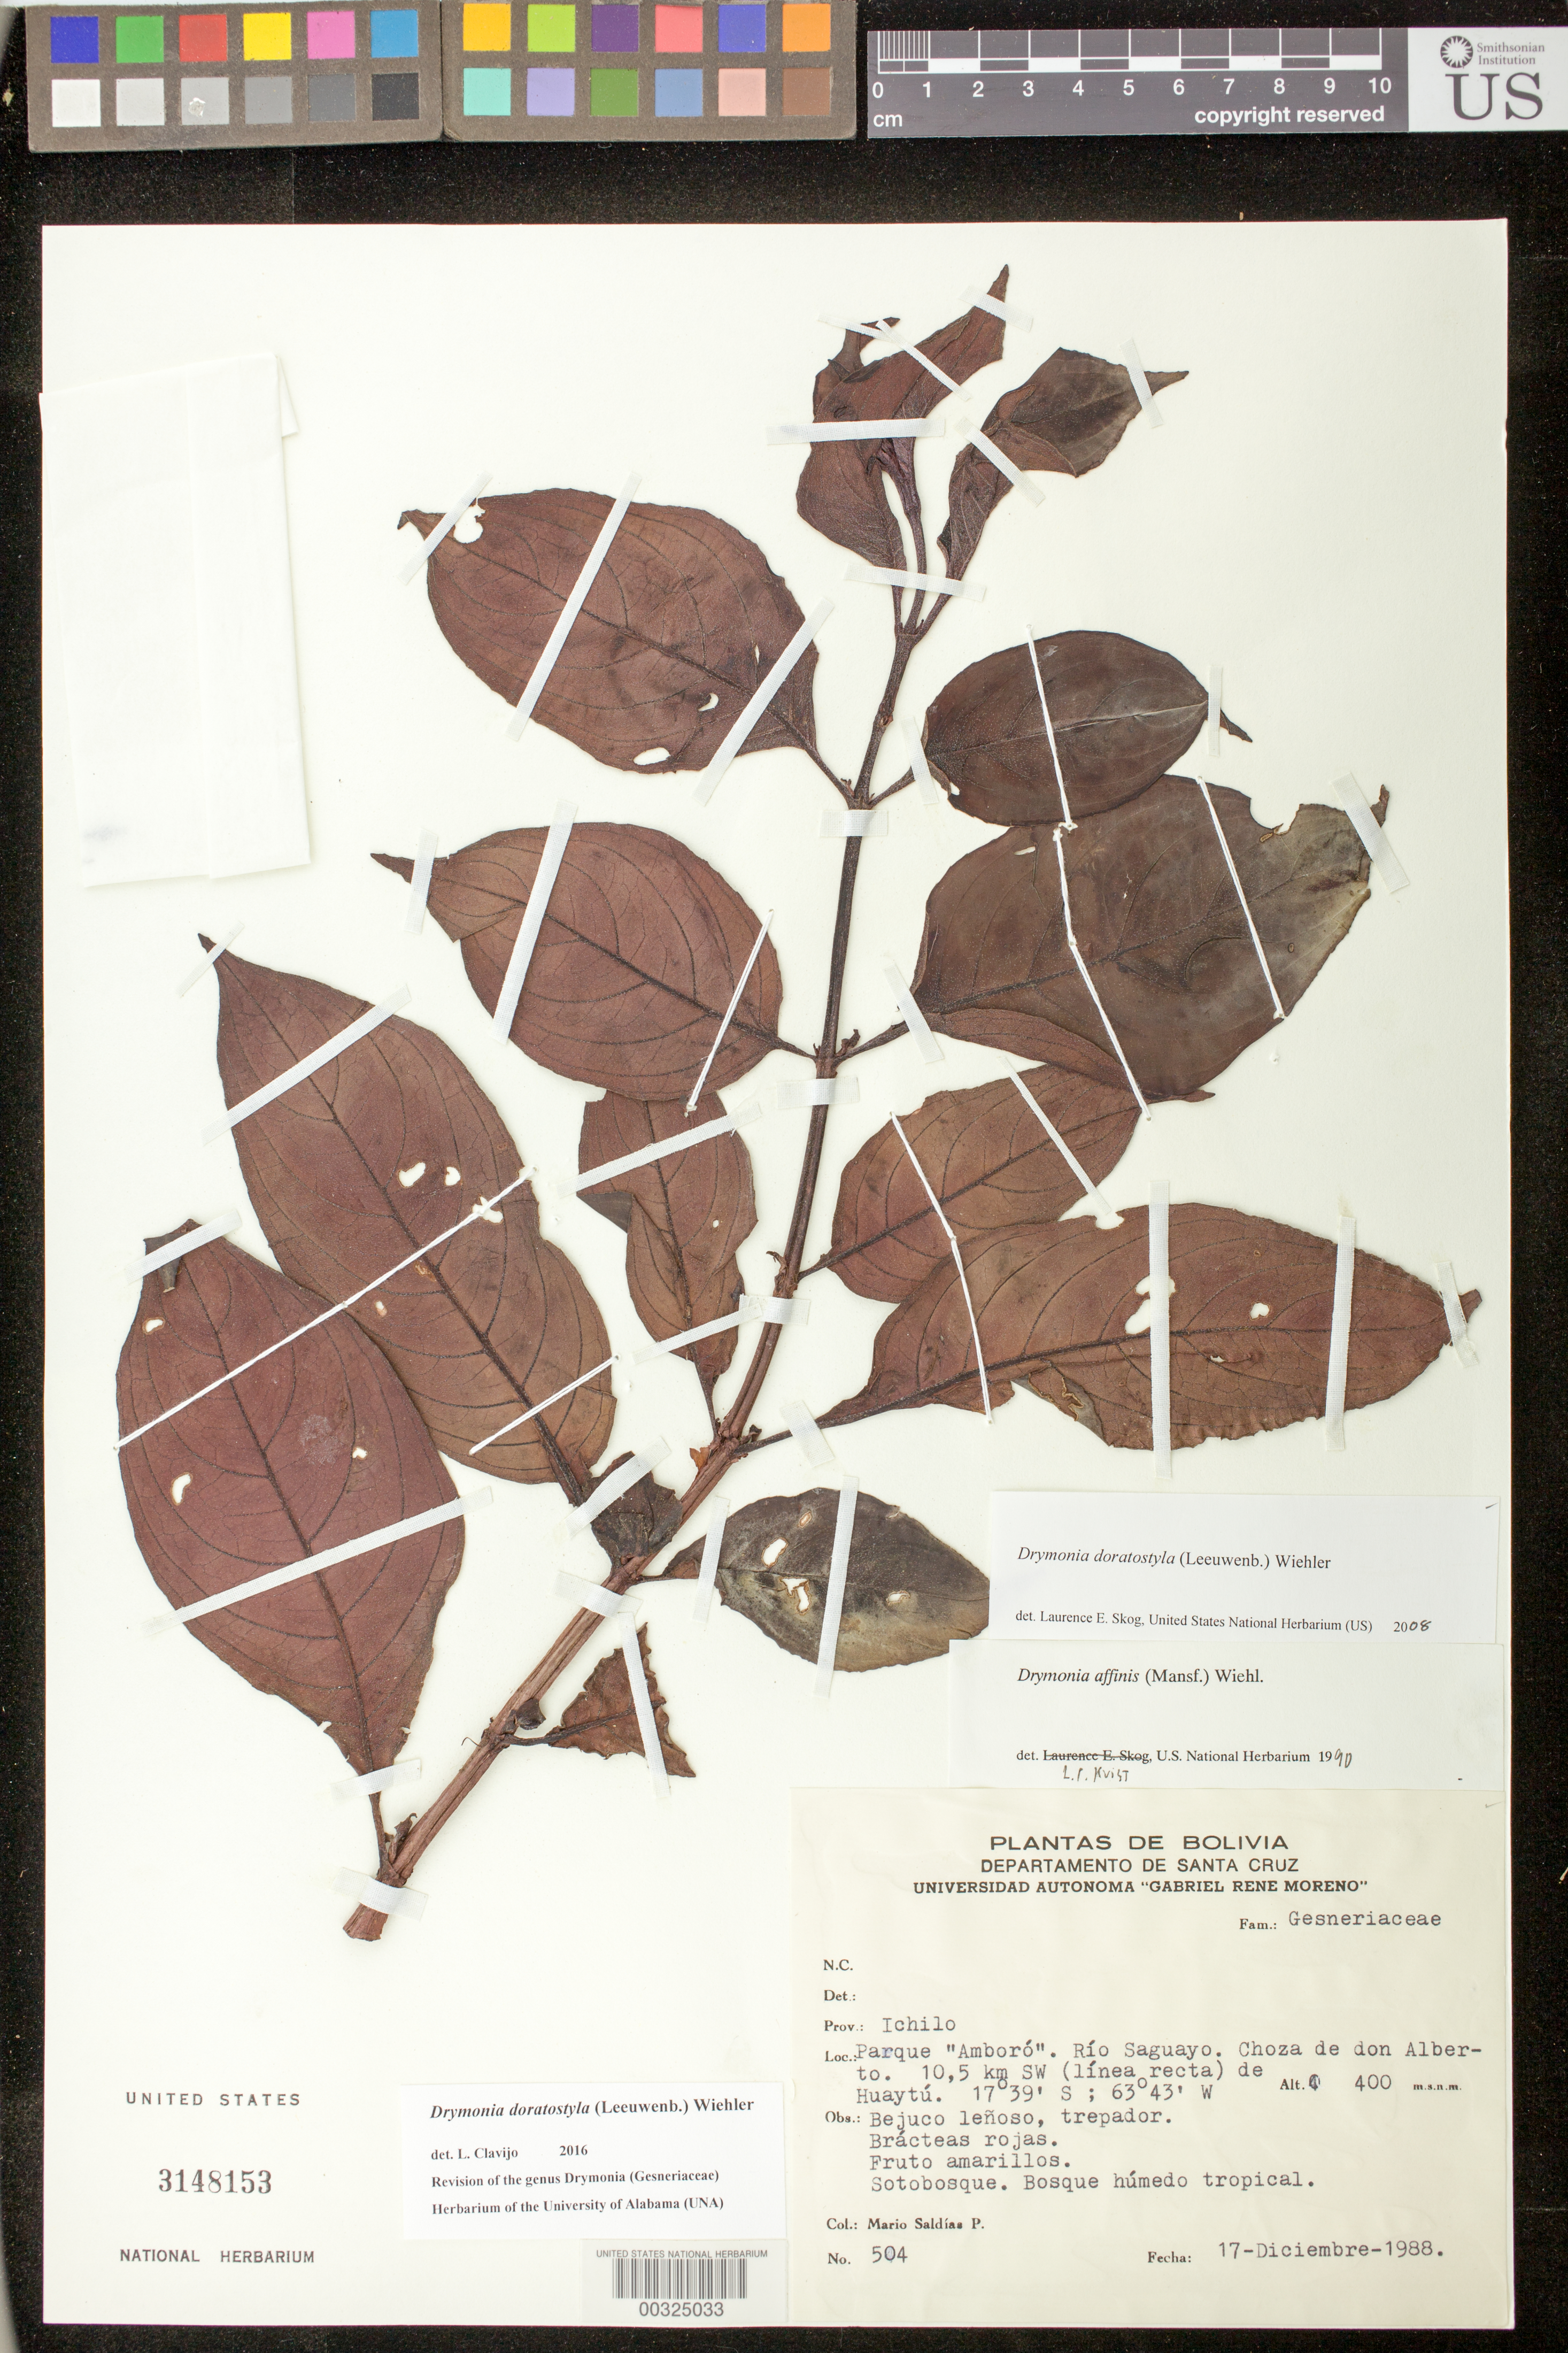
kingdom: Plantae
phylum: Tracheophyta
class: Magnoliopsida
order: Lamiales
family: Gesneriaceae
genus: Drymonia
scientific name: Drymonia doratostyla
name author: (Leeuwenb.) Wiehler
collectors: M. Saldias P.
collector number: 504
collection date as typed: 17 Dec 1988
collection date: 1988-12-17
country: Bolivia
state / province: Santa Cruz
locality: Prov. Ichilo, Parque "Amboro", Rio Saguayo, Choza de Don Alberto, 10.5 km SW of Huaytu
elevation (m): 400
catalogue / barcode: US 3148153